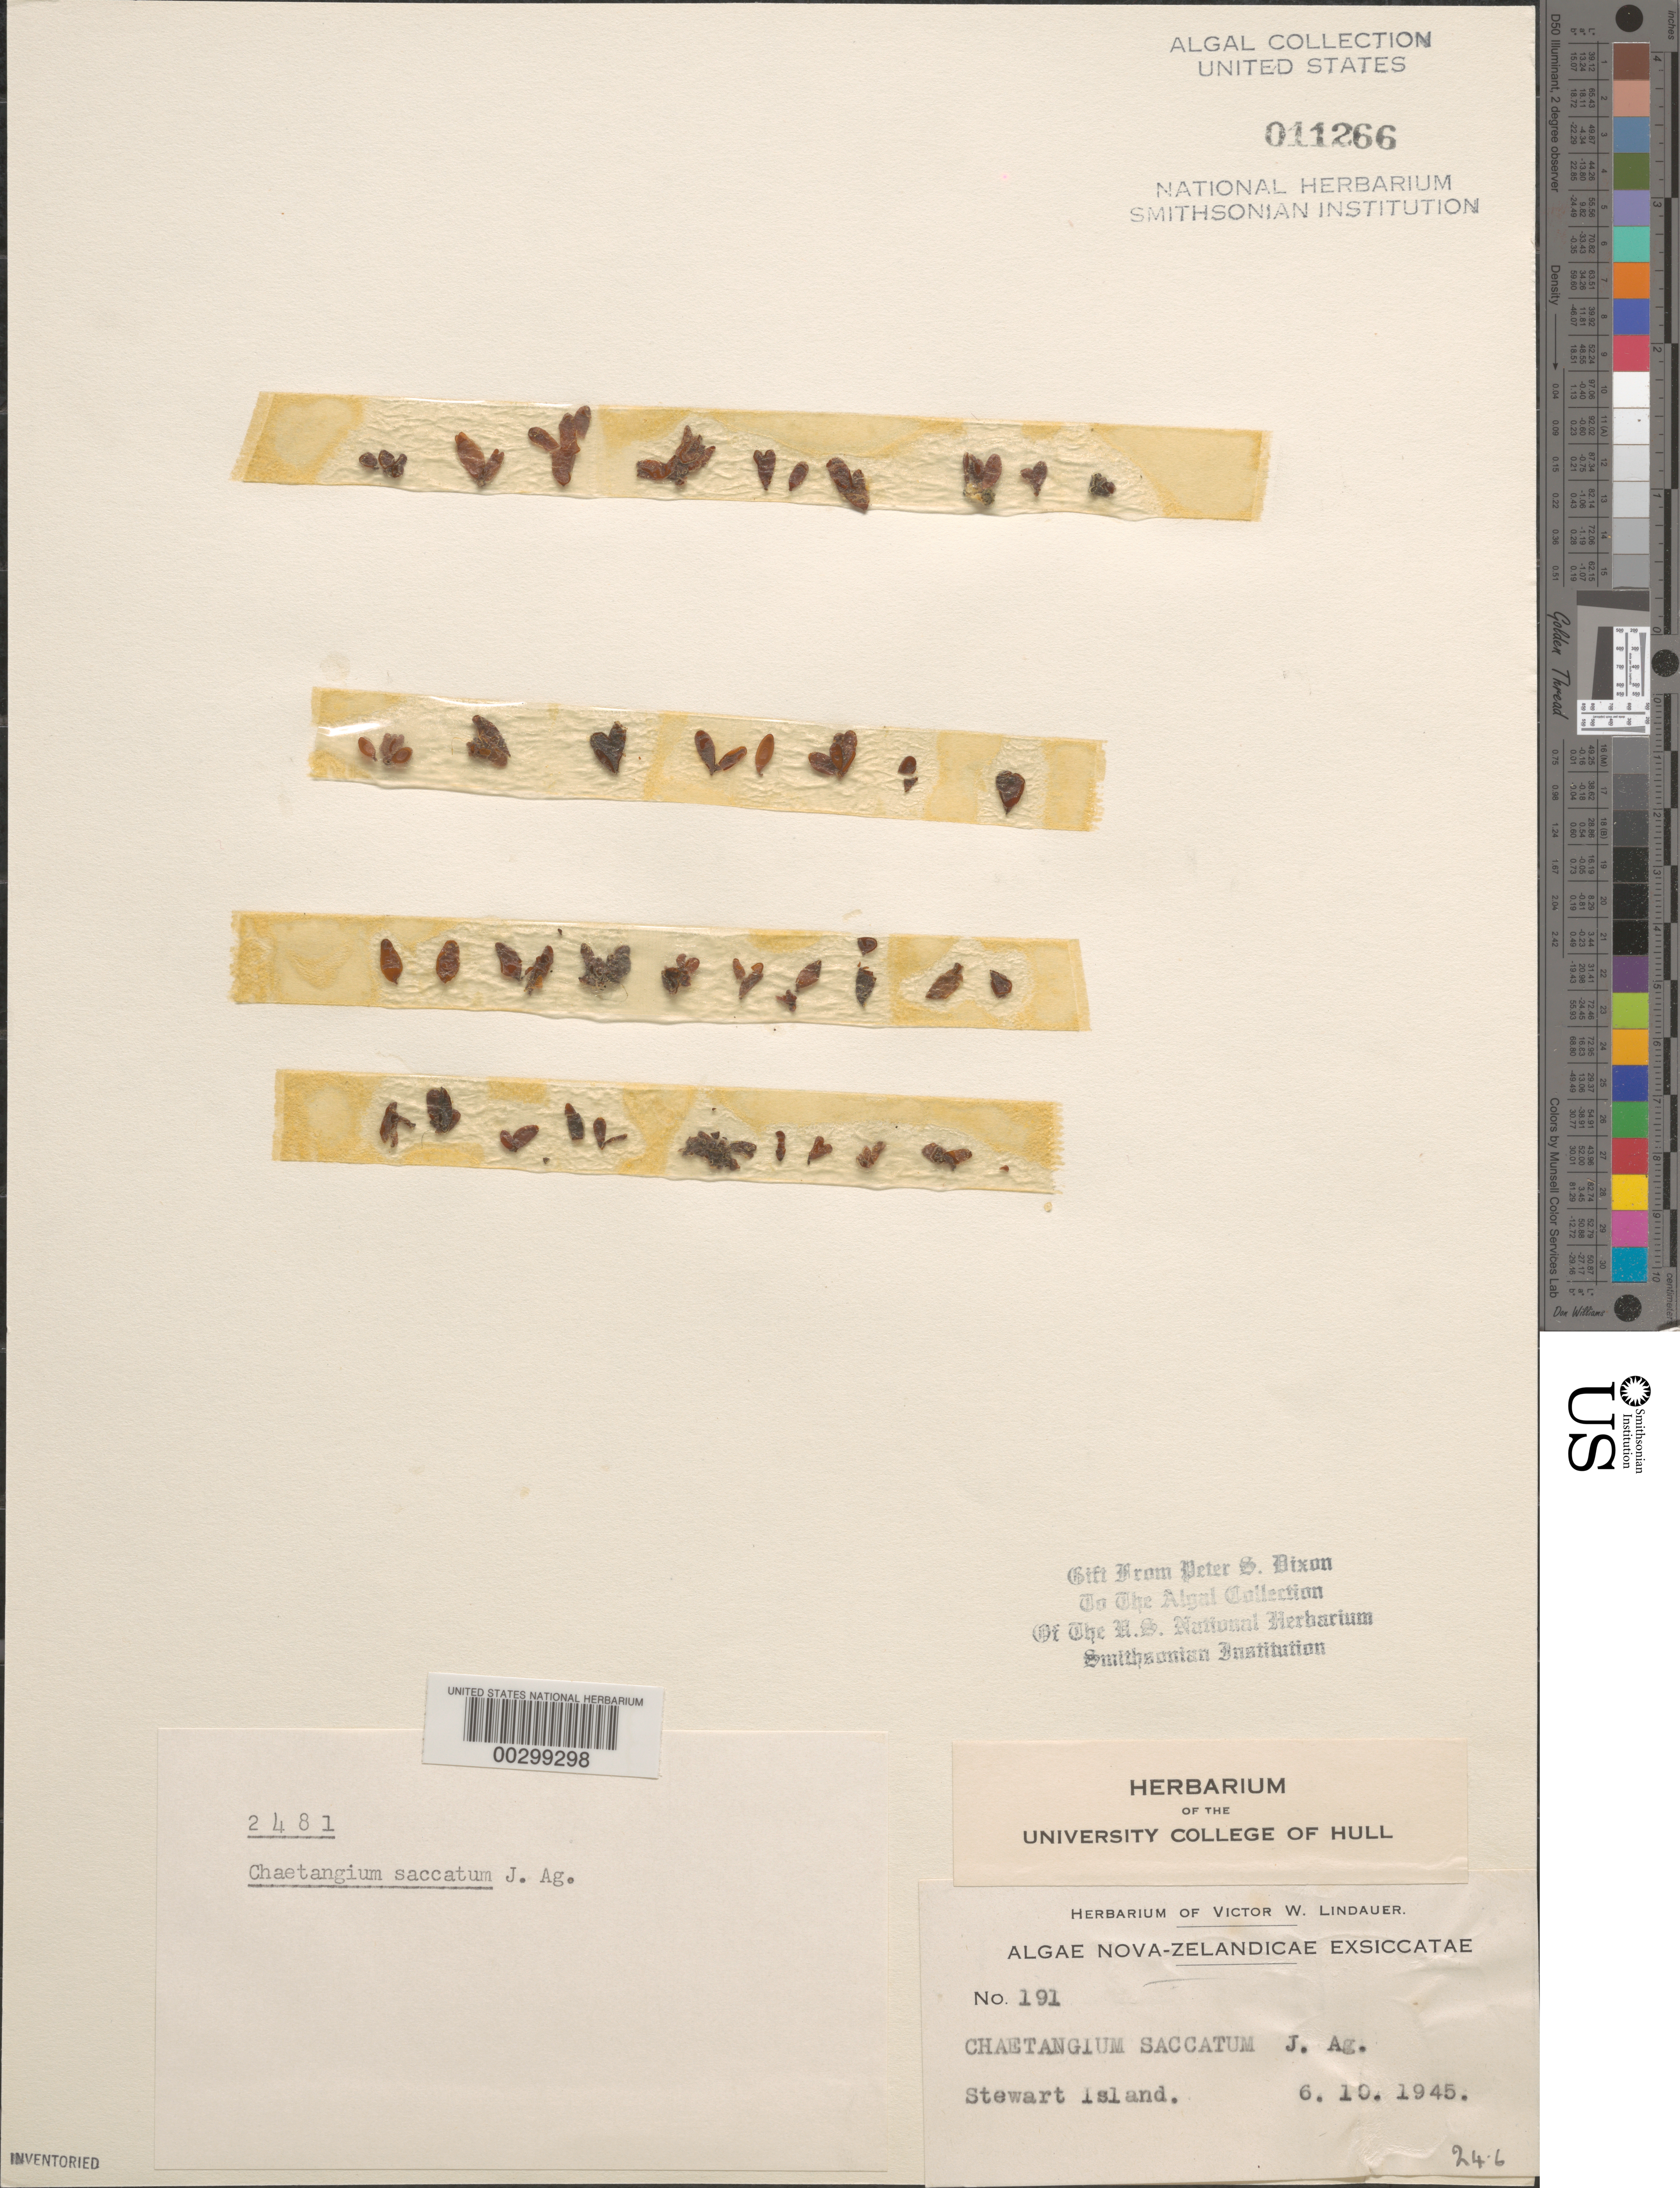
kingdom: Plantae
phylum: Rhodophyta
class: Florideophyceae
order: Nemaliales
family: Scinaiaceae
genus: Nothogenia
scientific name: Nothogenia ovalis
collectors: V. Lindauer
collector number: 191 & PSD 2481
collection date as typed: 06 Oct 1945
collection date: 1945-10-06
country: New Zealand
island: Stewart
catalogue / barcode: US 11266